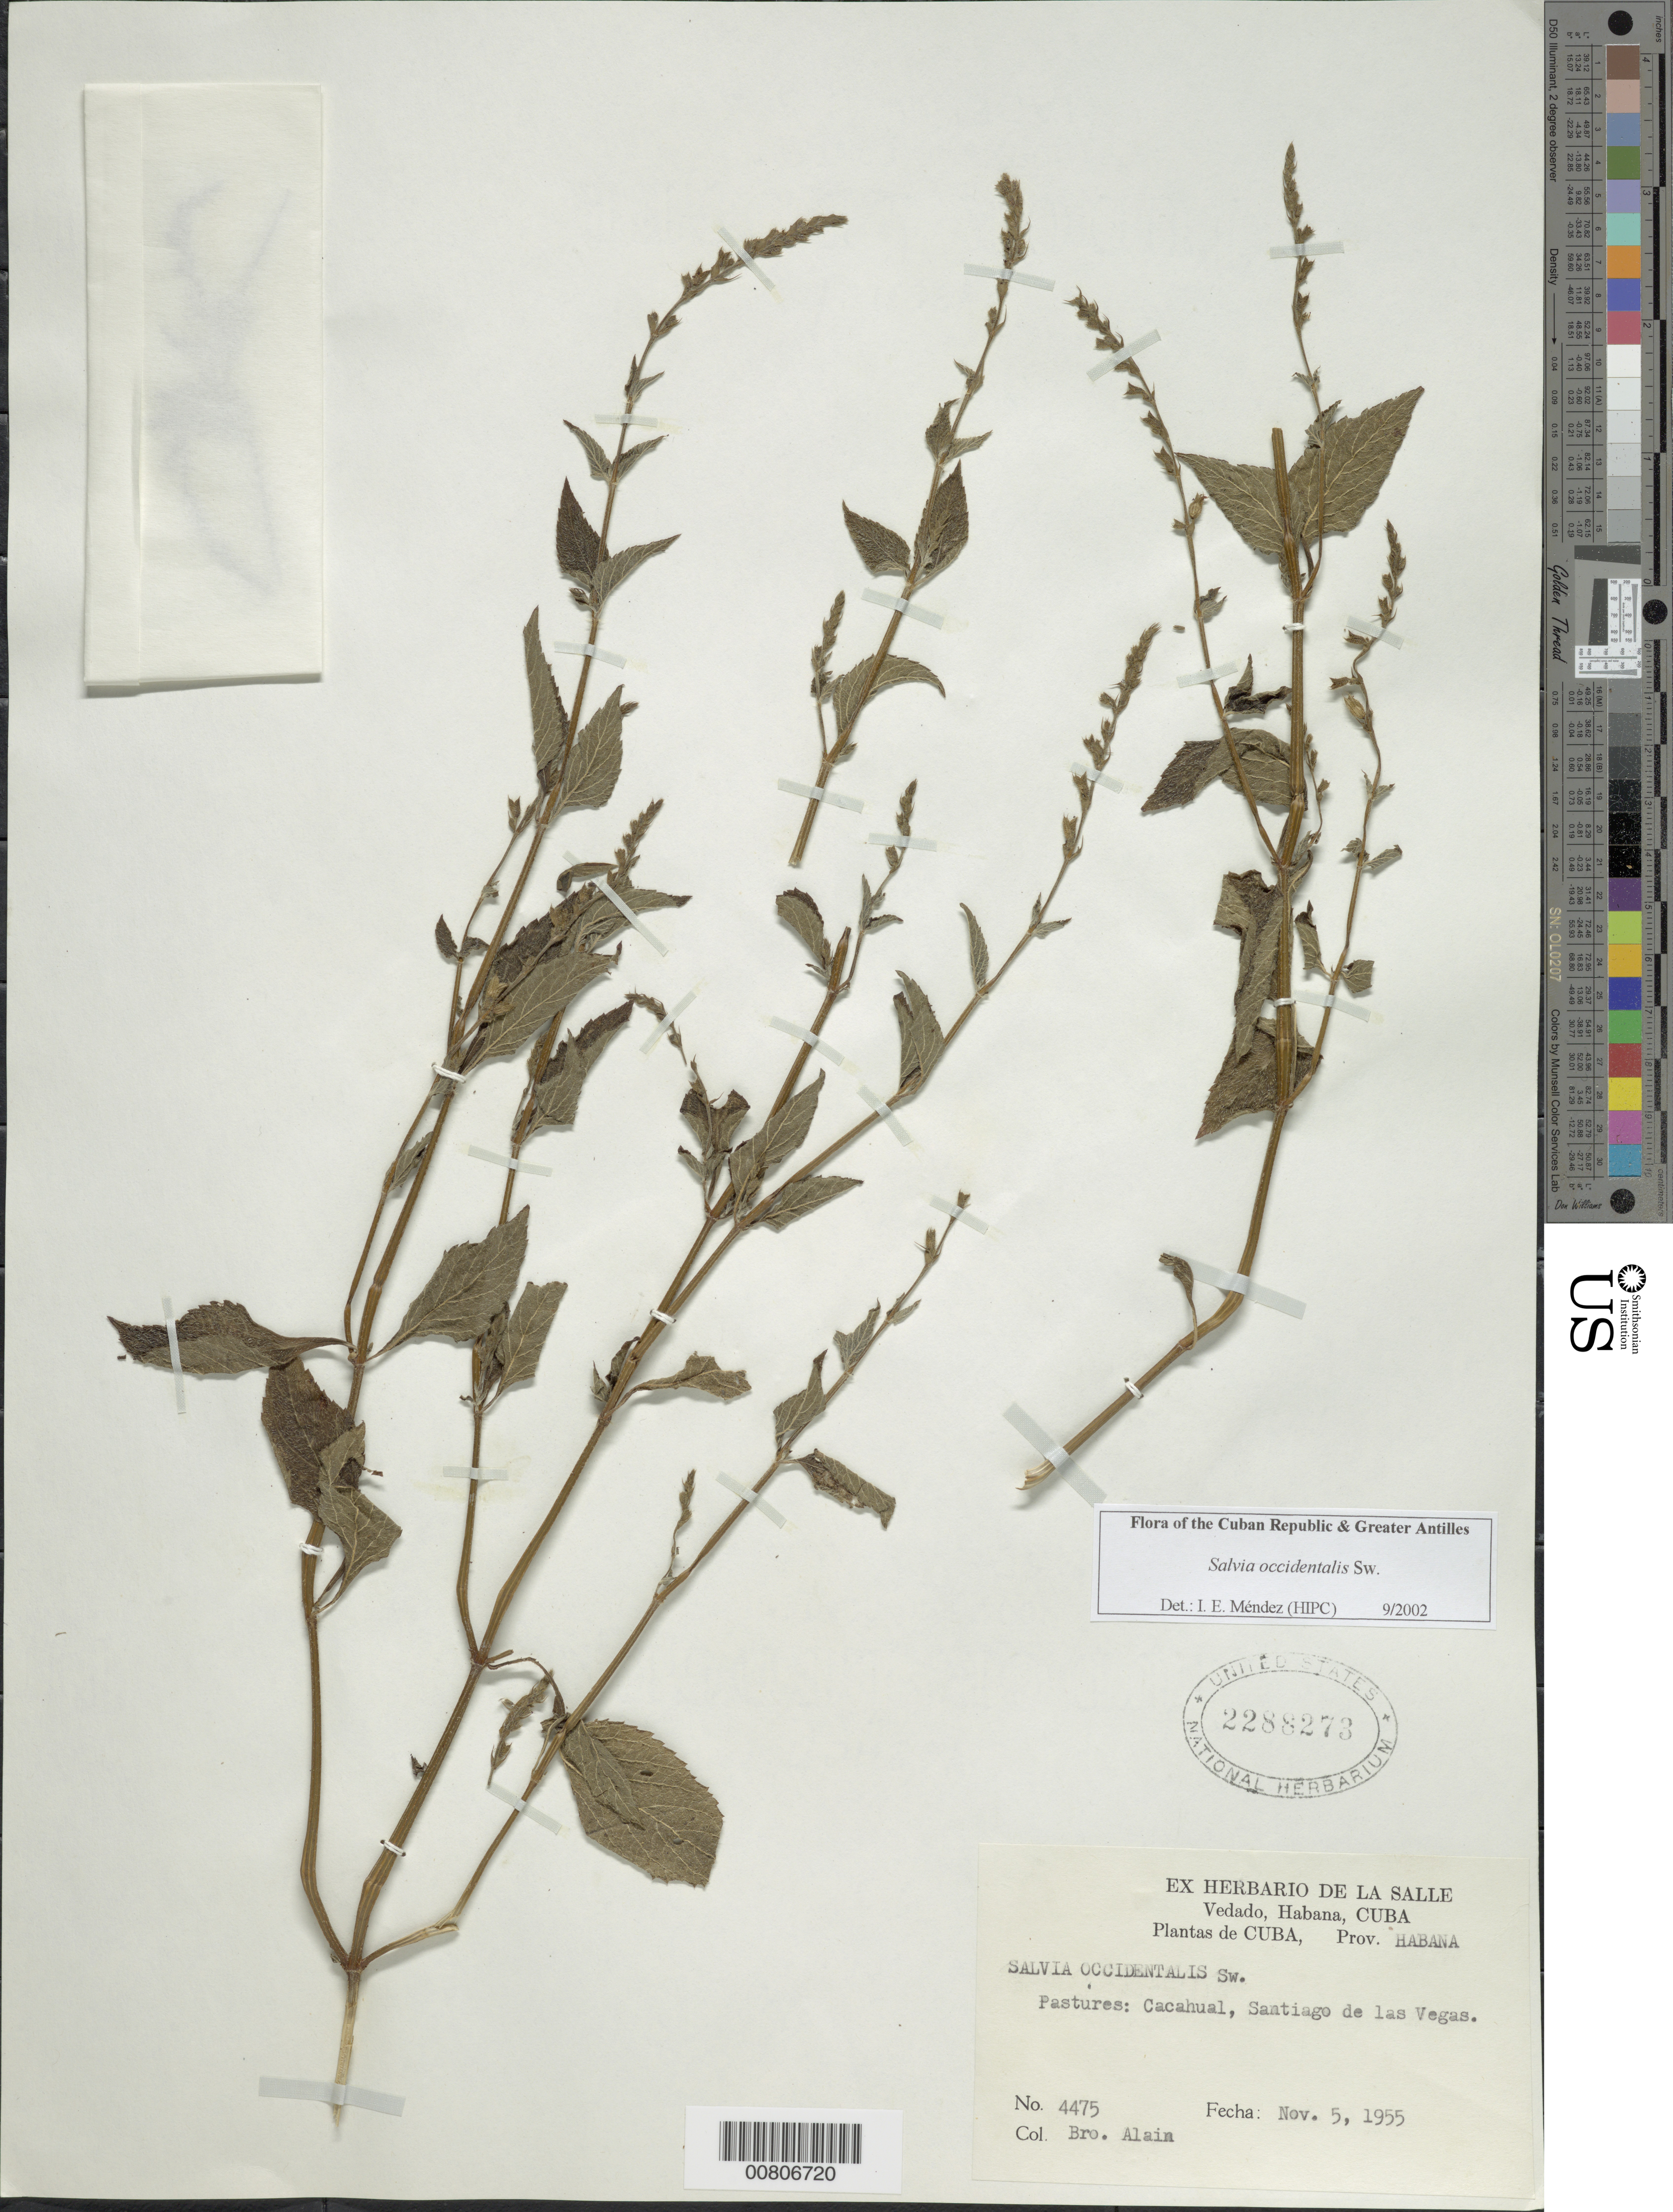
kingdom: Plantae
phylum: Tracheophyta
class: Magnoliopsida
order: Lamiales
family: Lamiaceae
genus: Salvia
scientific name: Salvia occidentalis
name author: Sw.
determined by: Méndez, Isidro E., (HIPC)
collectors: A. H. Liogier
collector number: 4475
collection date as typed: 05 Nov 1955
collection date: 1955-11-05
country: Cuba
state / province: La Habana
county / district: Municipio Boyeros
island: Cuba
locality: Cacahual, Santiago de las Vegas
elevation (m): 107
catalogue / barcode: US 2288273